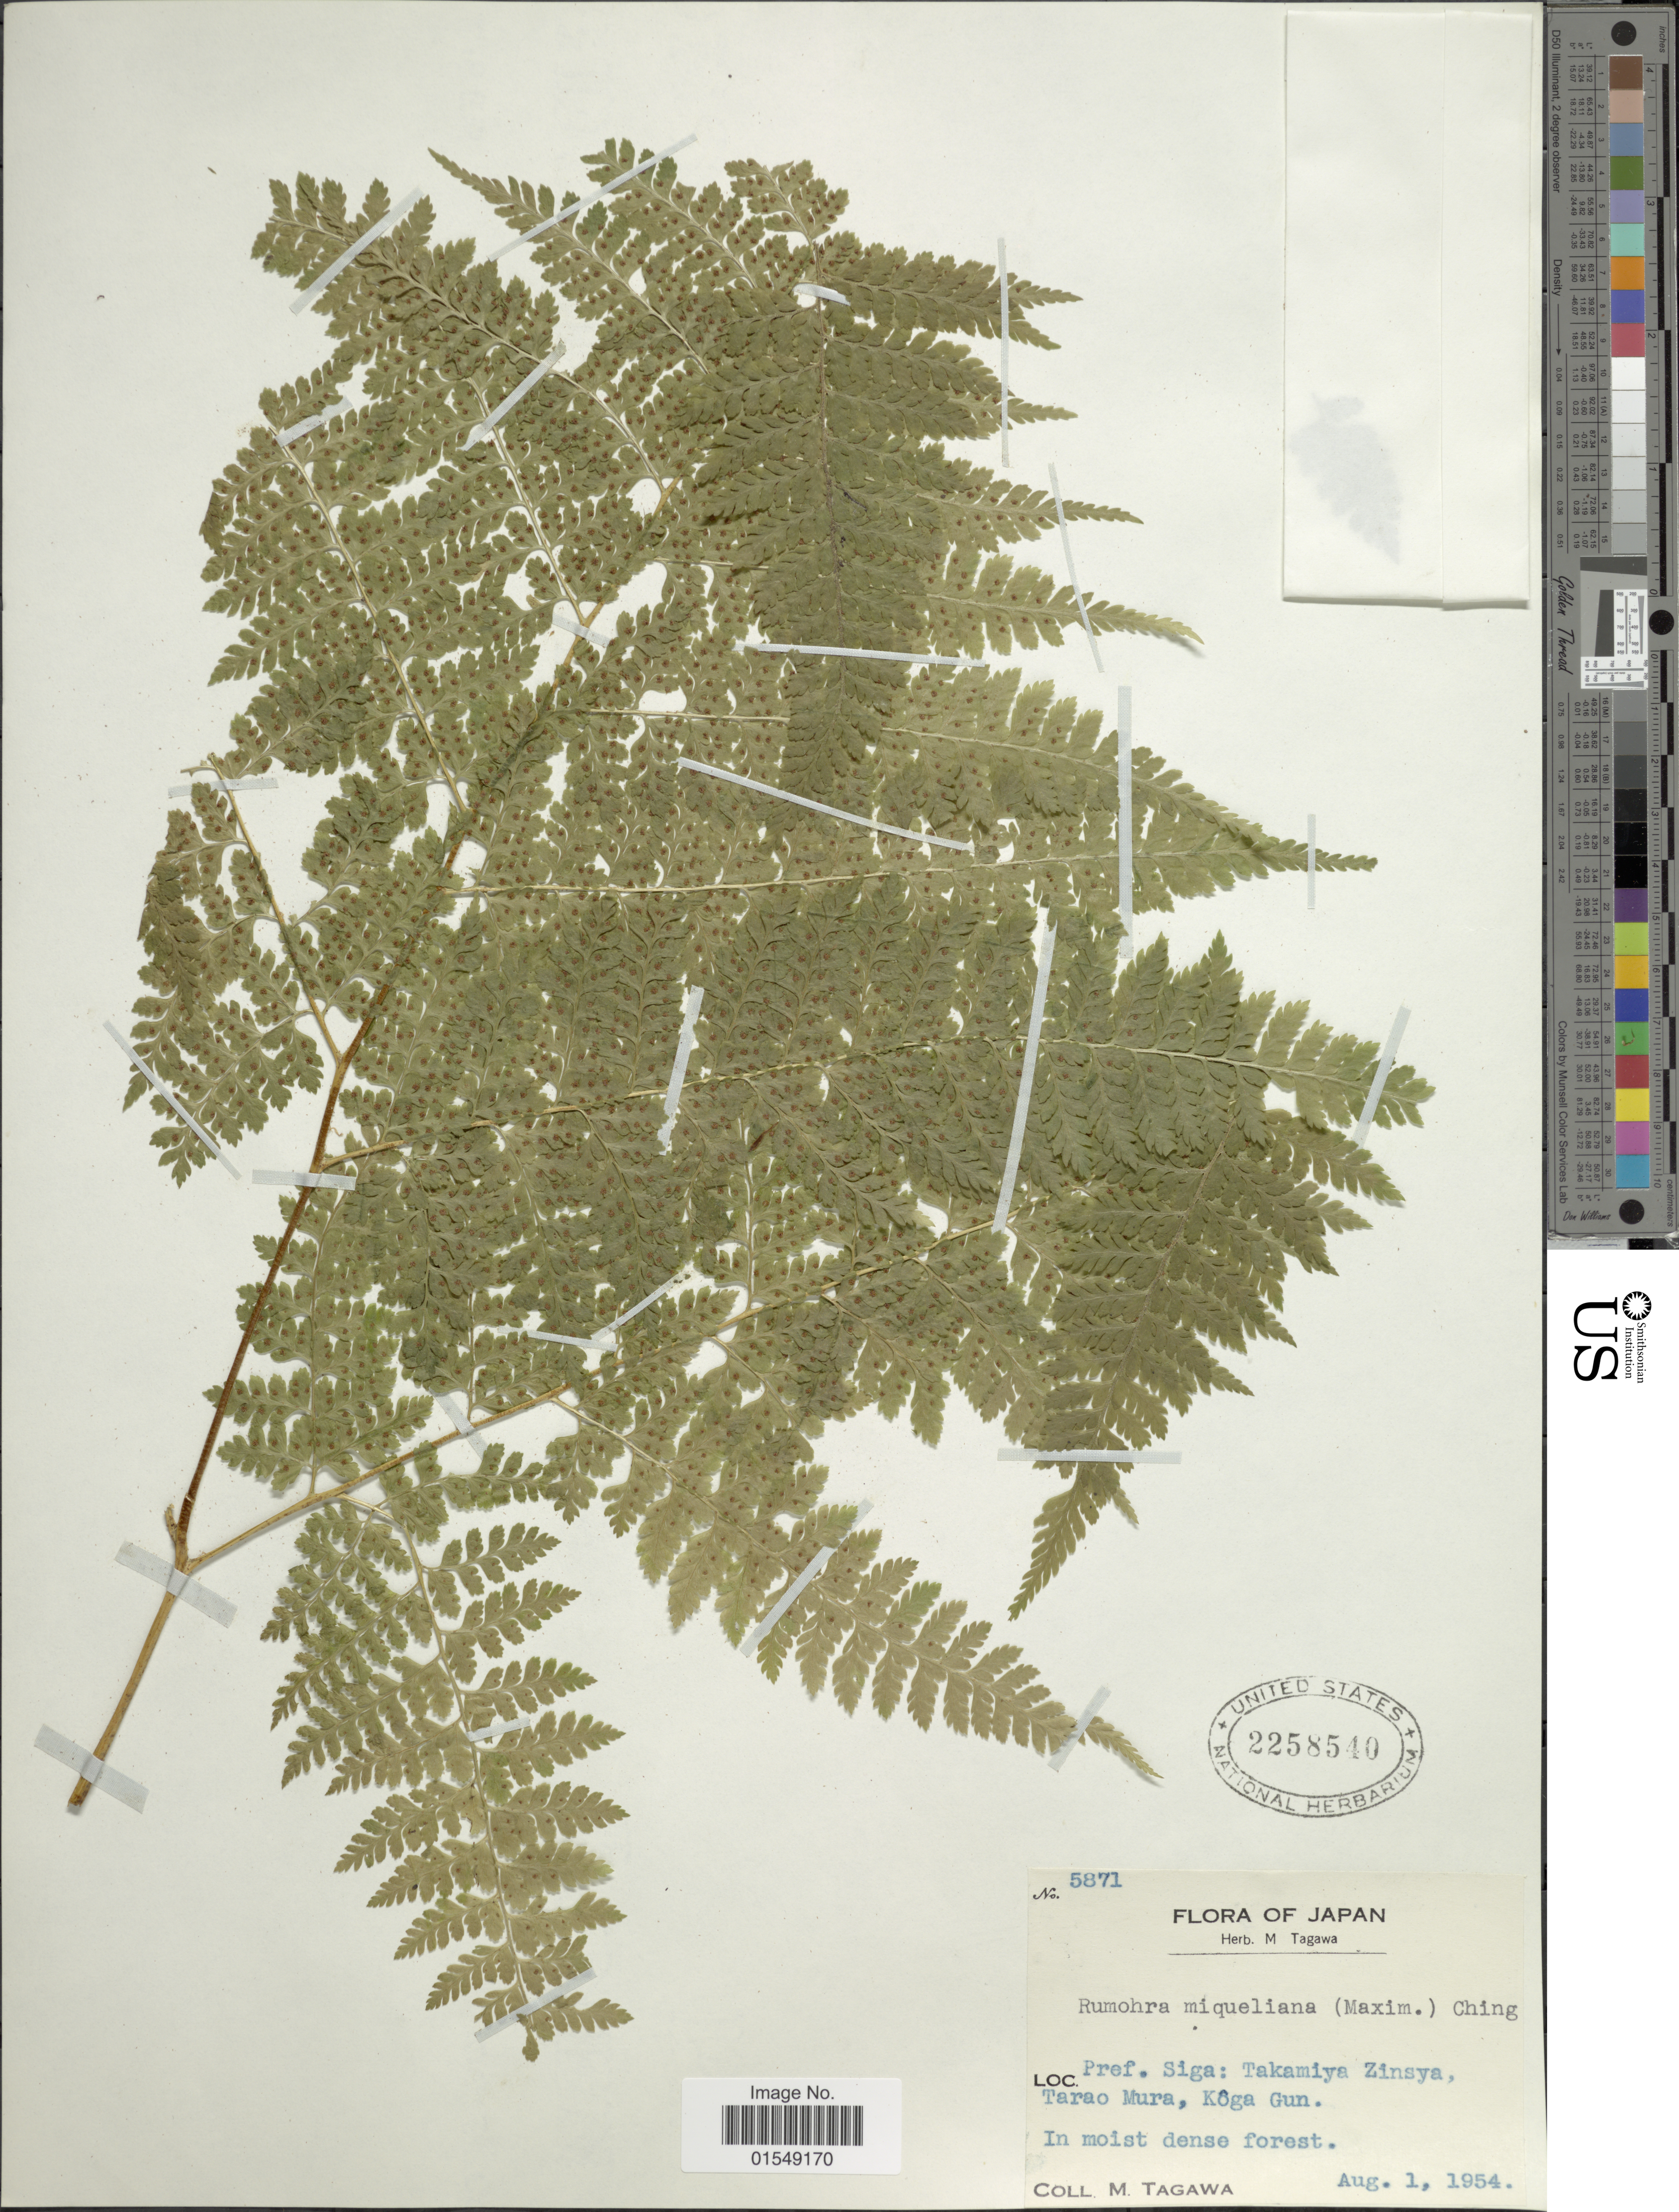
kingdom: Plantae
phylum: Tracheophyta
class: Polypodiopsida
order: Polypodiales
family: Dryopteridaceae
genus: Arachniodes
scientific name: Arachniodes miqueliana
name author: (Maxim. ex Franch. & Sav.) Ohwi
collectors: M. Tagawa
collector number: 5871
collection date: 1954-08-01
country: Japan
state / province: Siga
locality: Takamiya Zinsya, Tarao Mura, Kôga Gun.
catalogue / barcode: US 2258540